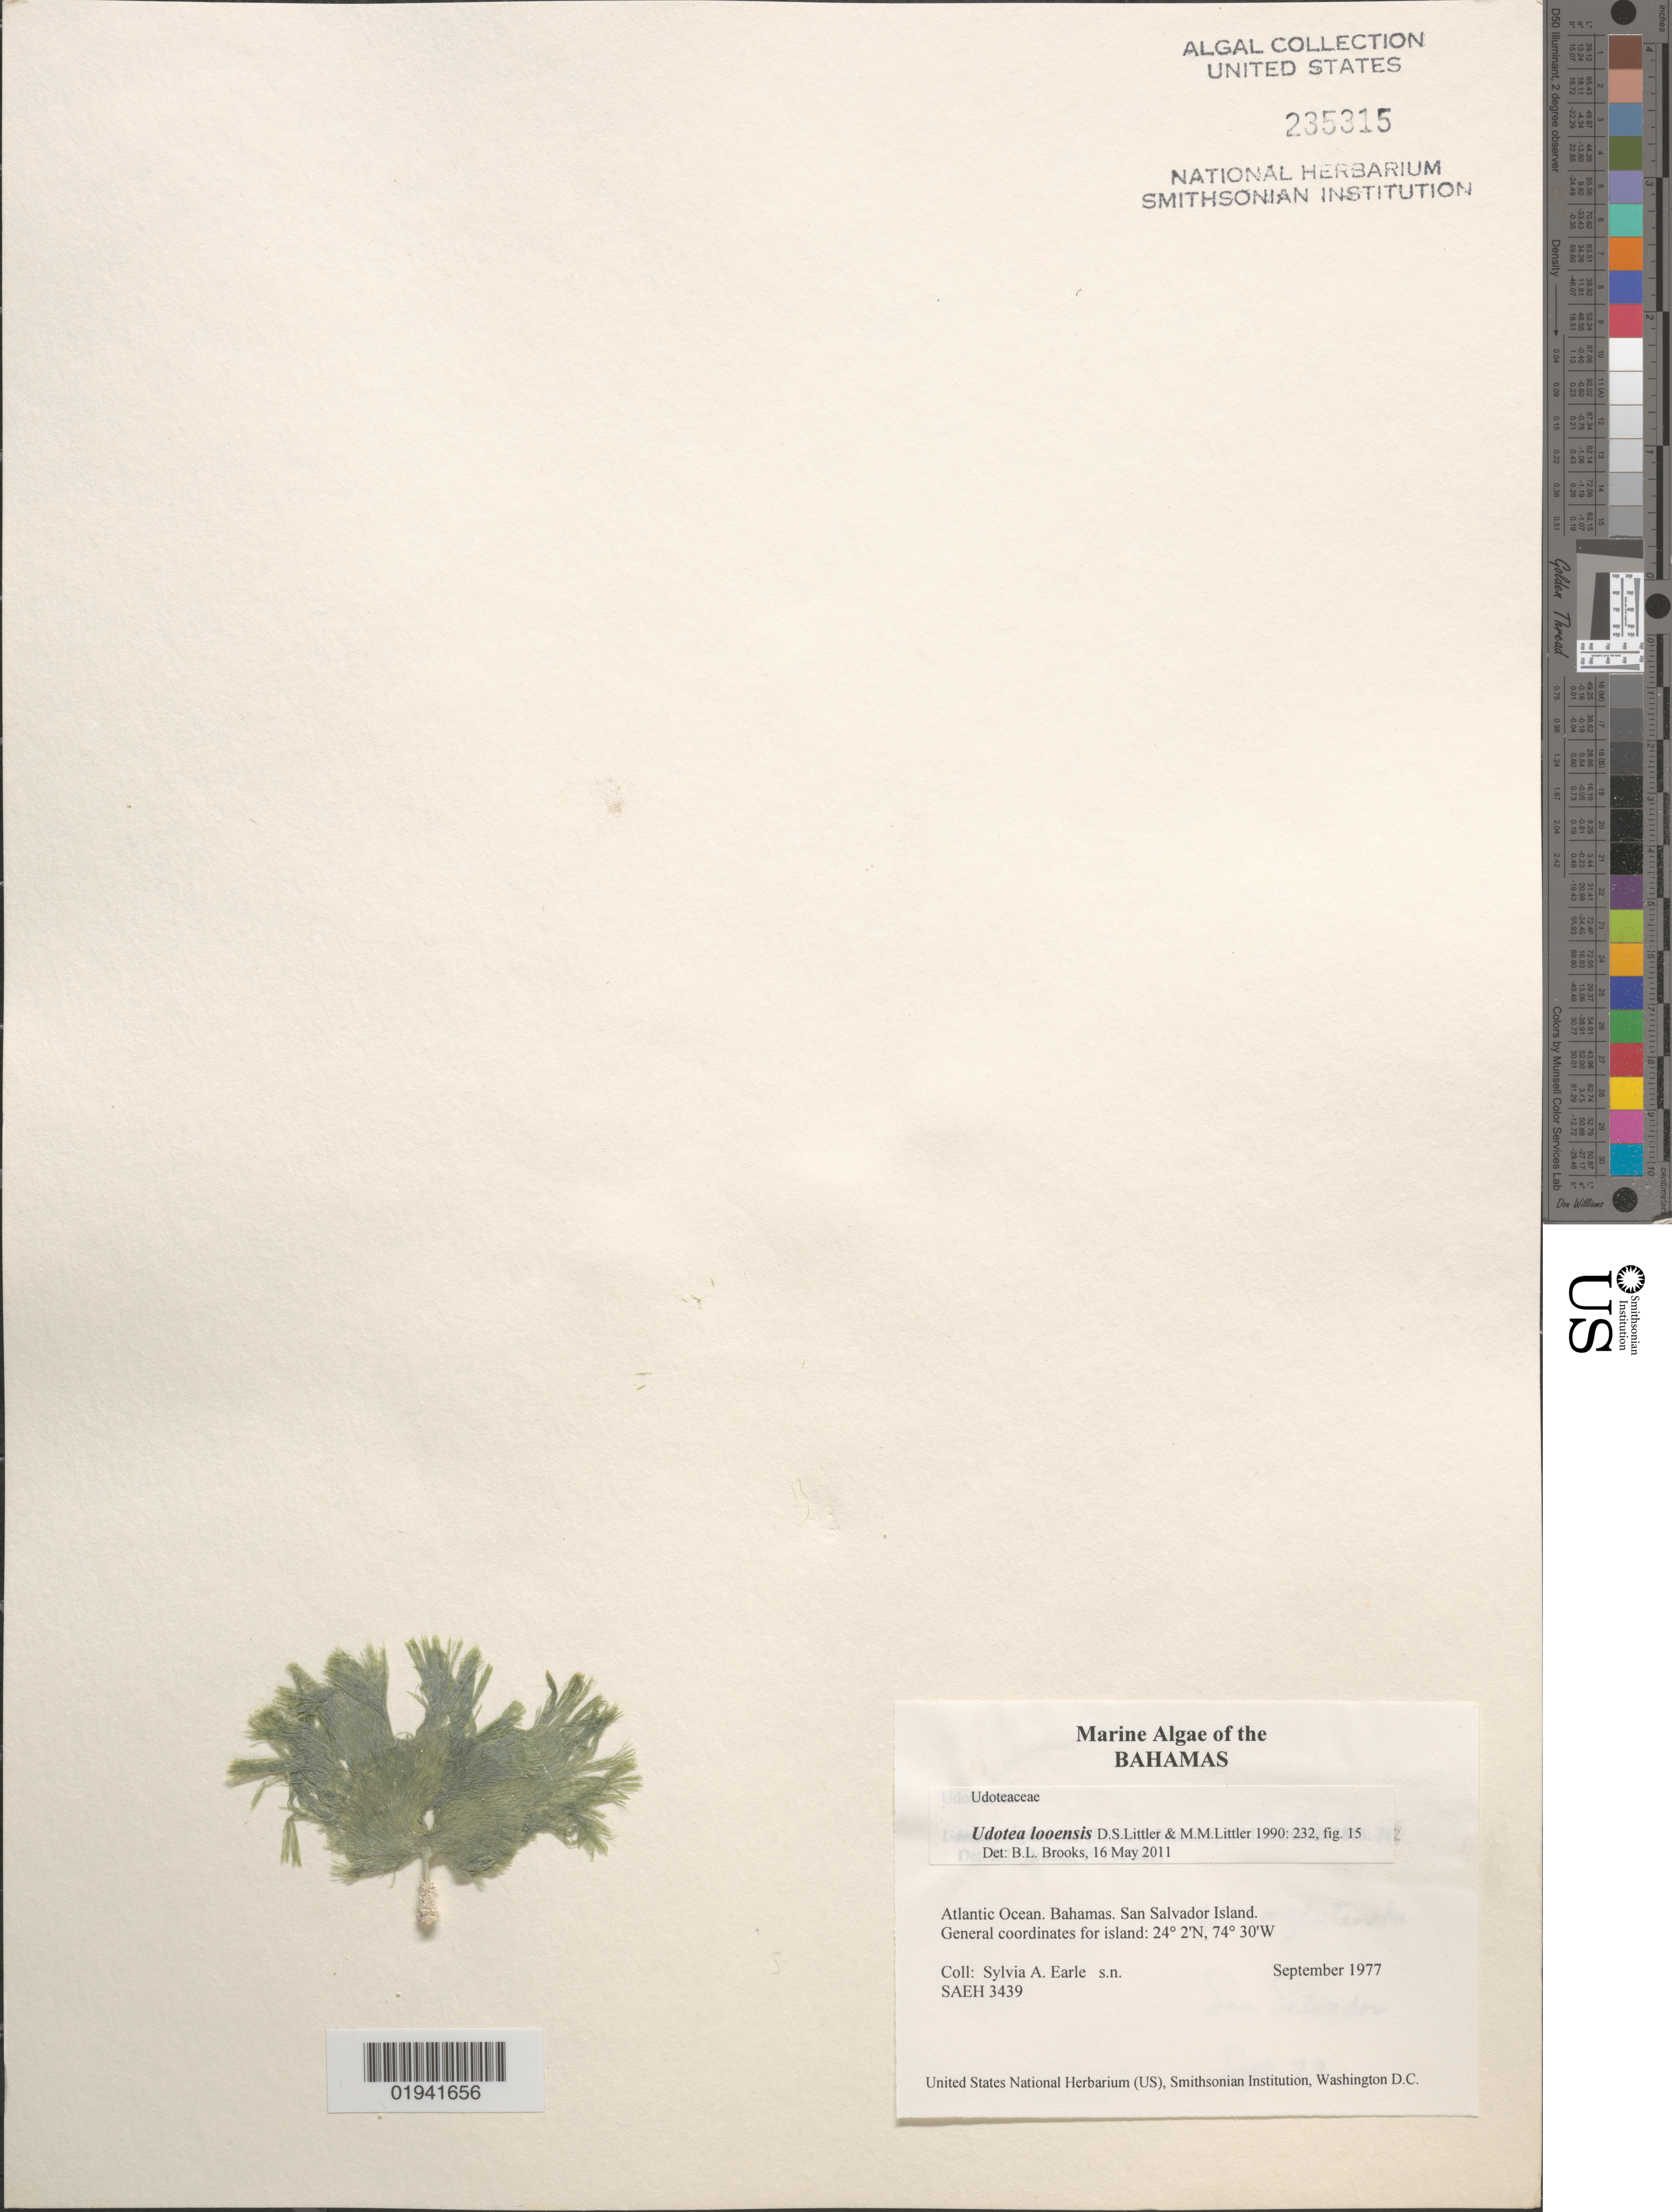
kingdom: Plantae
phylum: Chlorophyta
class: Ulvophyceae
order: Bryopsidales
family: Udoteaceae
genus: Udotea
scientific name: Udotea looensis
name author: D.S. Littler & Littler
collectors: S. A. Earle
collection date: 1977-09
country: Bahamas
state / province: San Salvador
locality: Atlantic Ocean. San Salvador Island.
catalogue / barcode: US 235315